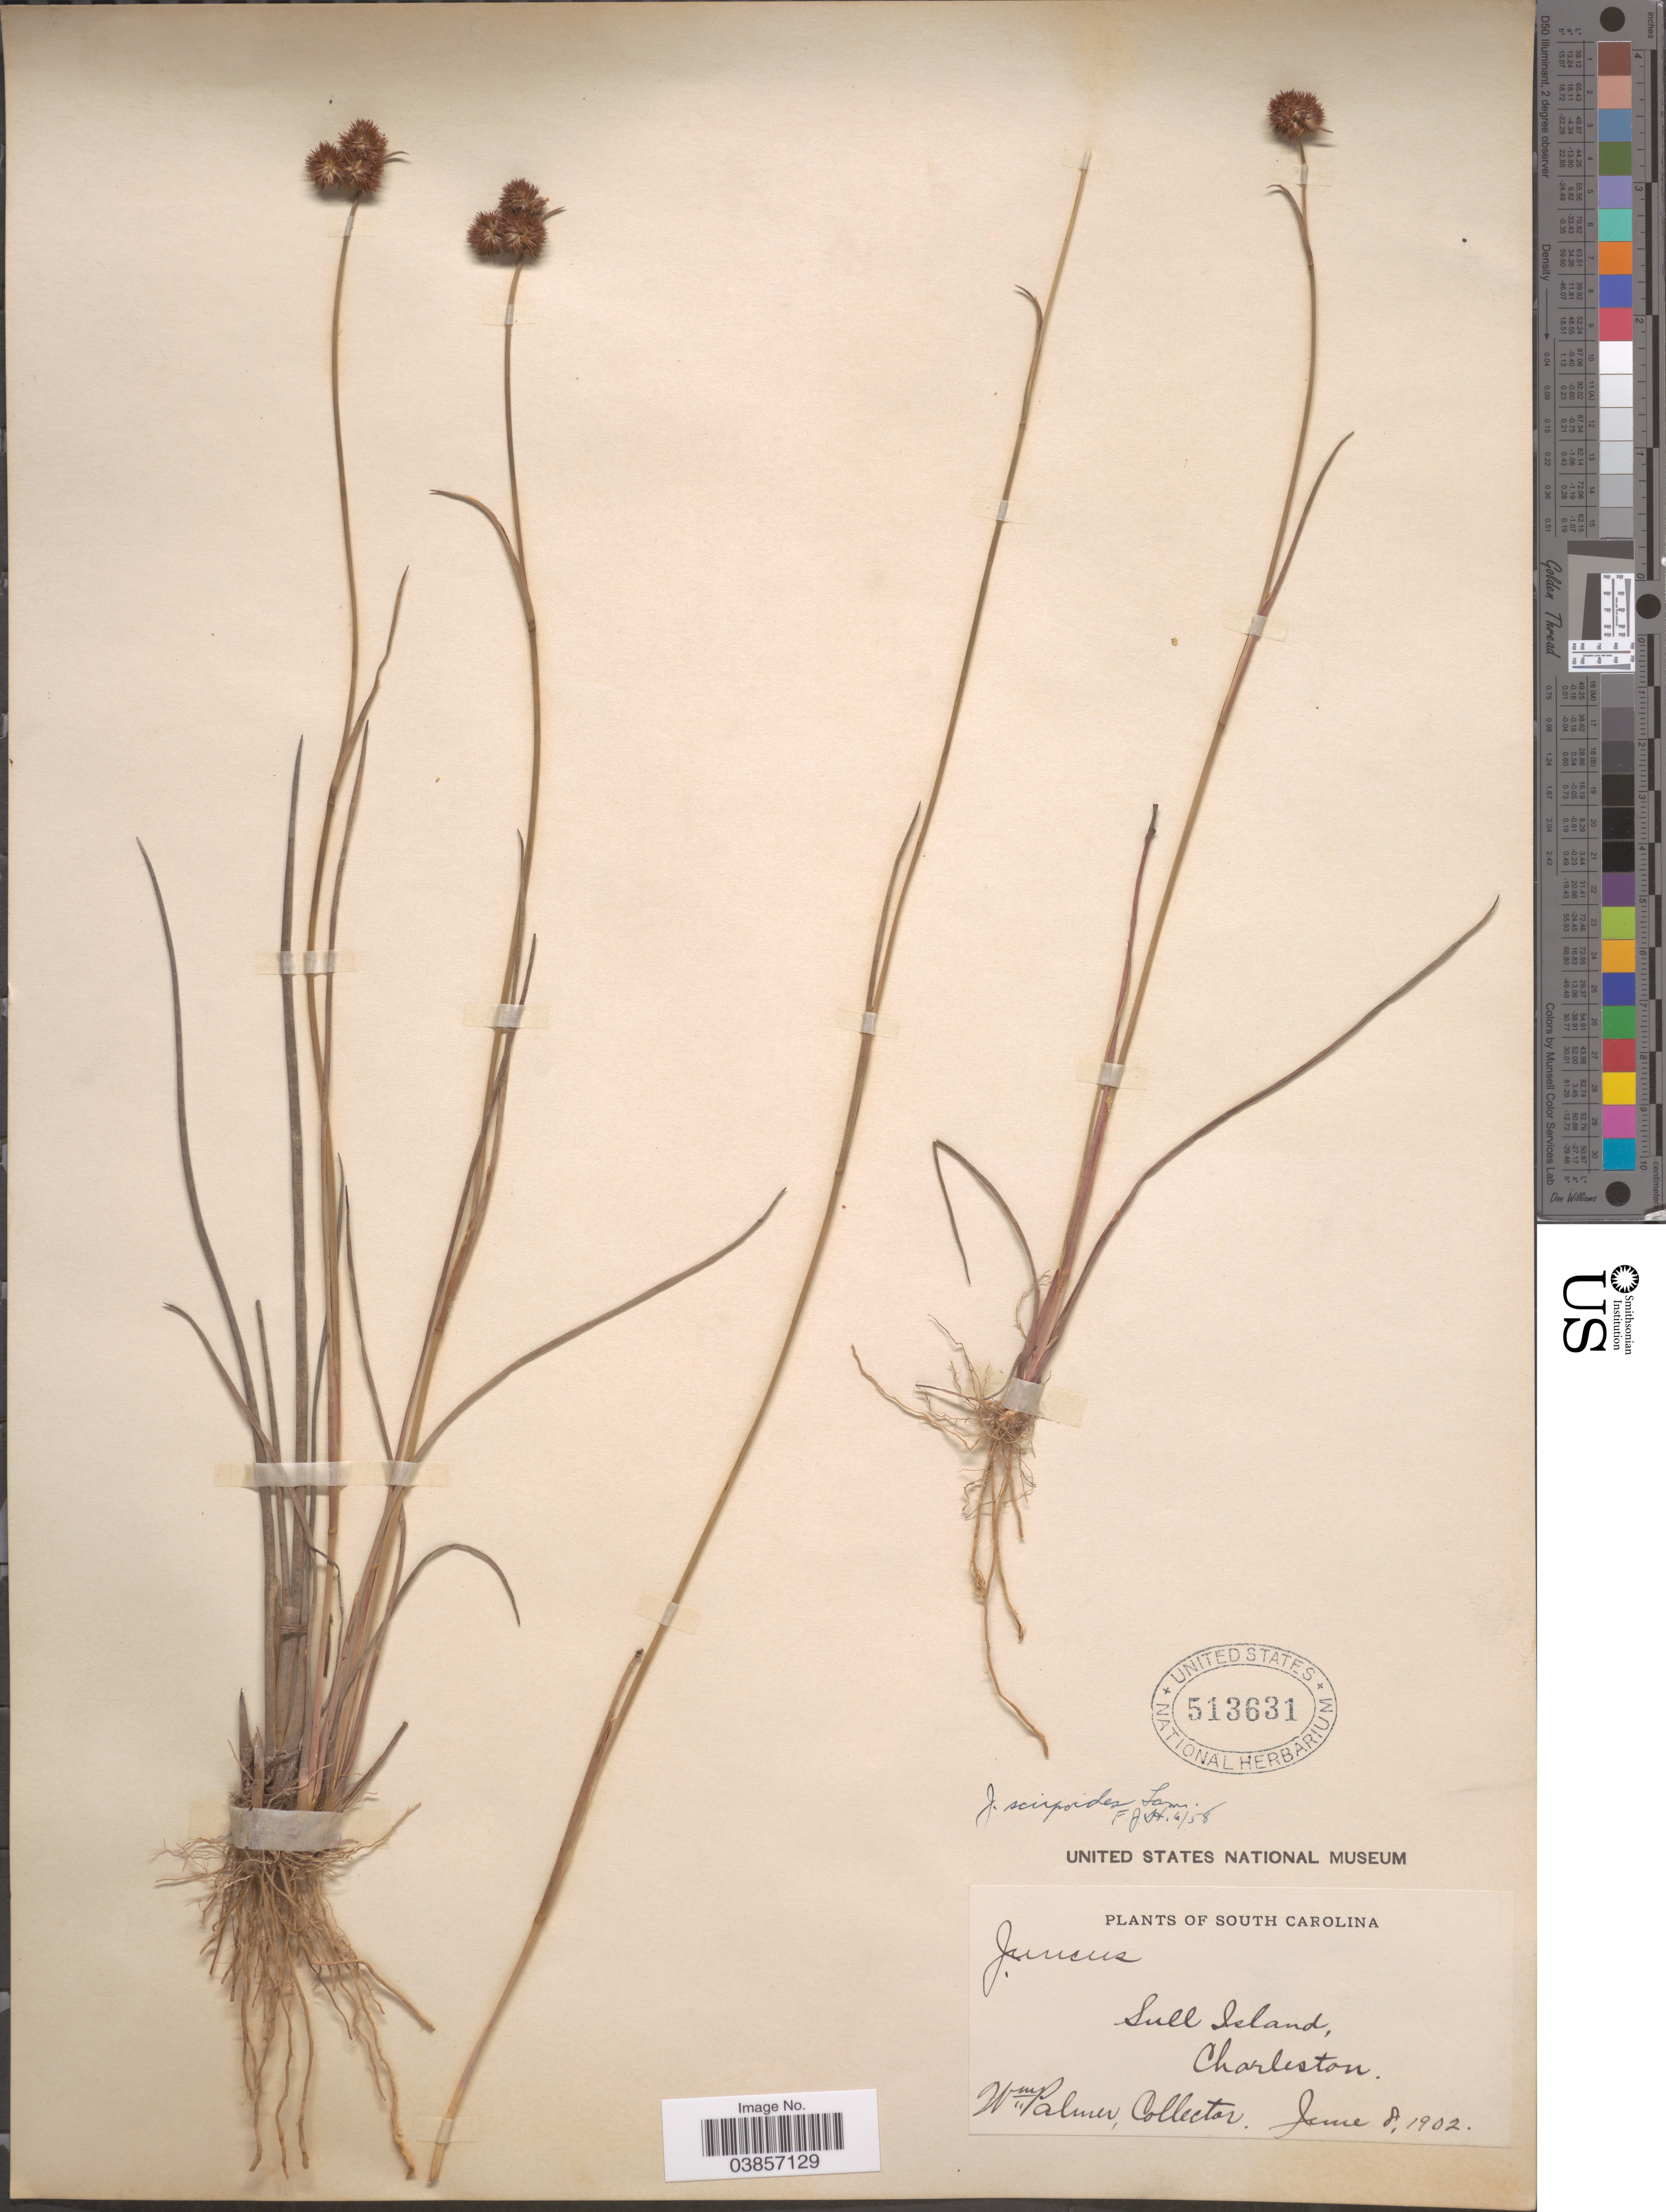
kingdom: Plantae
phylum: Tracheophyta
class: Liliopsida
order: Poales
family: Juncaceae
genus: Juncus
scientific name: Juncus scirpoides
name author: Lam.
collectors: W. Palmer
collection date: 1902-06-08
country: United States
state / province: South Carolina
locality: Sull Island, Charleston.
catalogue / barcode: US 513631